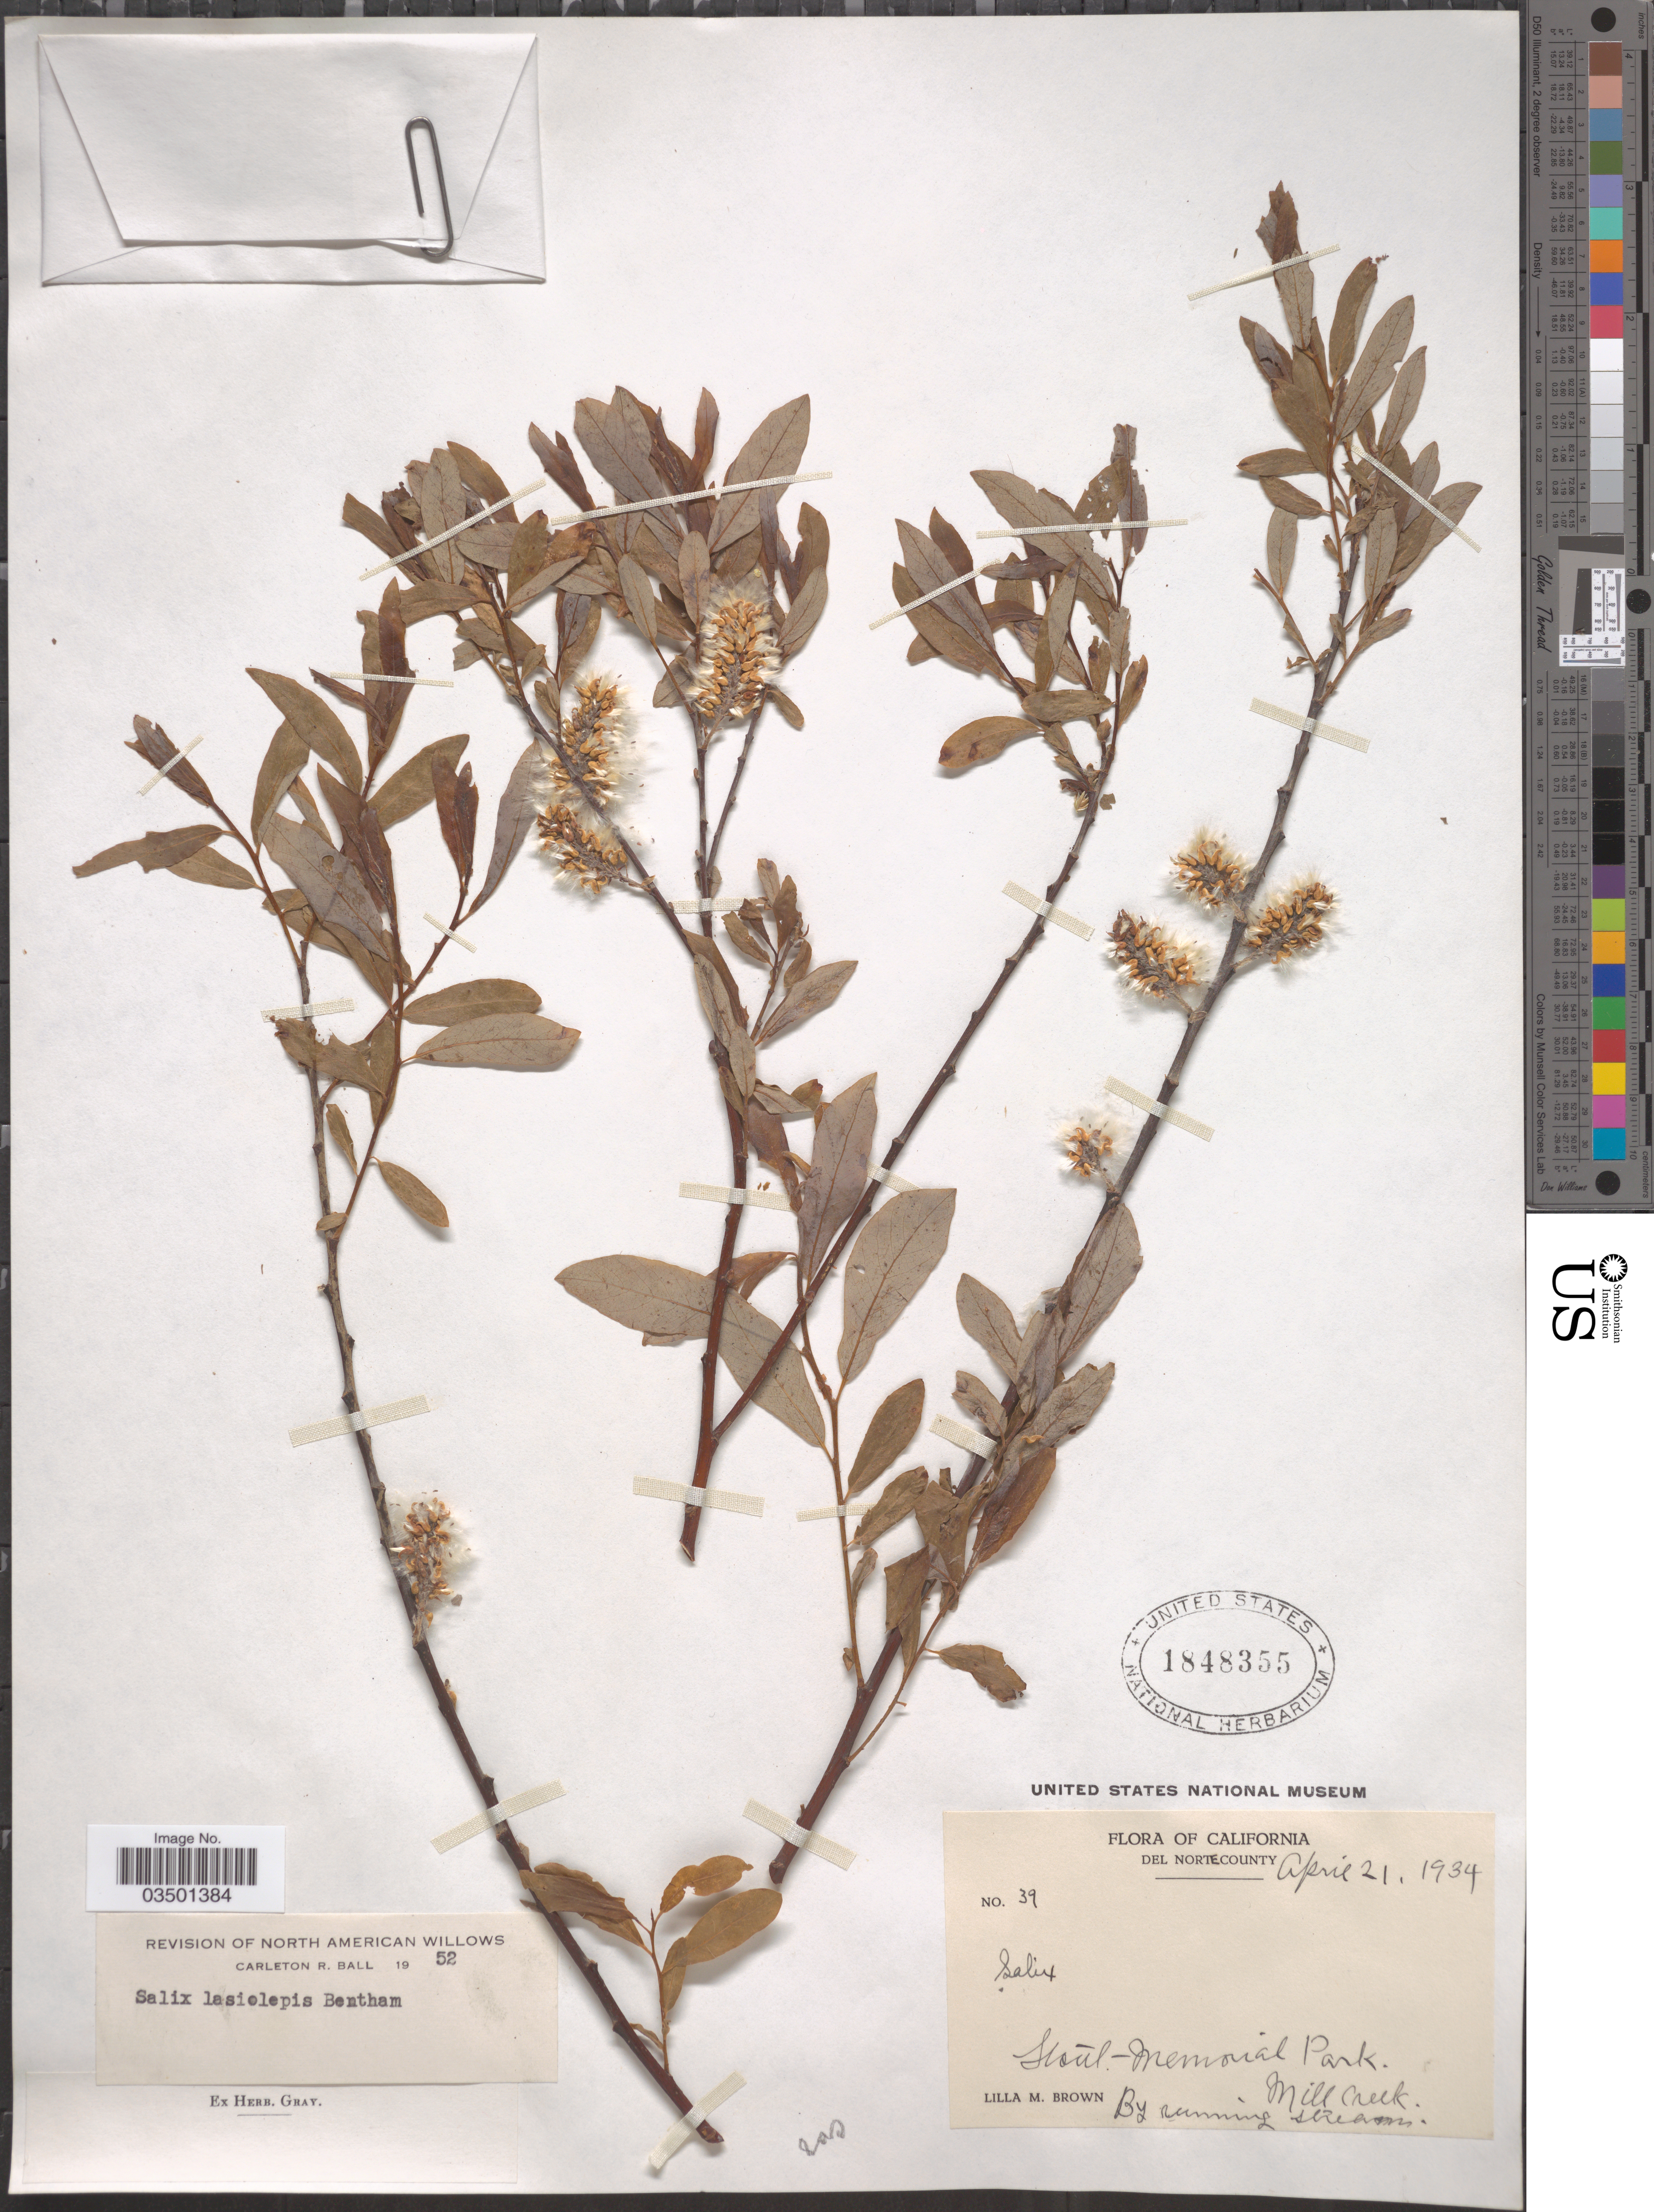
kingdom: Plantae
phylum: Tracheophyta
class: Magnoliopsida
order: Malpighiales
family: Salicaceae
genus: Salix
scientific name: Salix lasiolepis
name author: Benth.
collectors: L. M. Brown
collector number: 39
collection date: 1934-04-21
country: United States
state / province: California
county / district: Del Norte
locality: Del Norte County. Stone-Memorial Park. Mill Creek.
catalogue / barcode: US 1848355